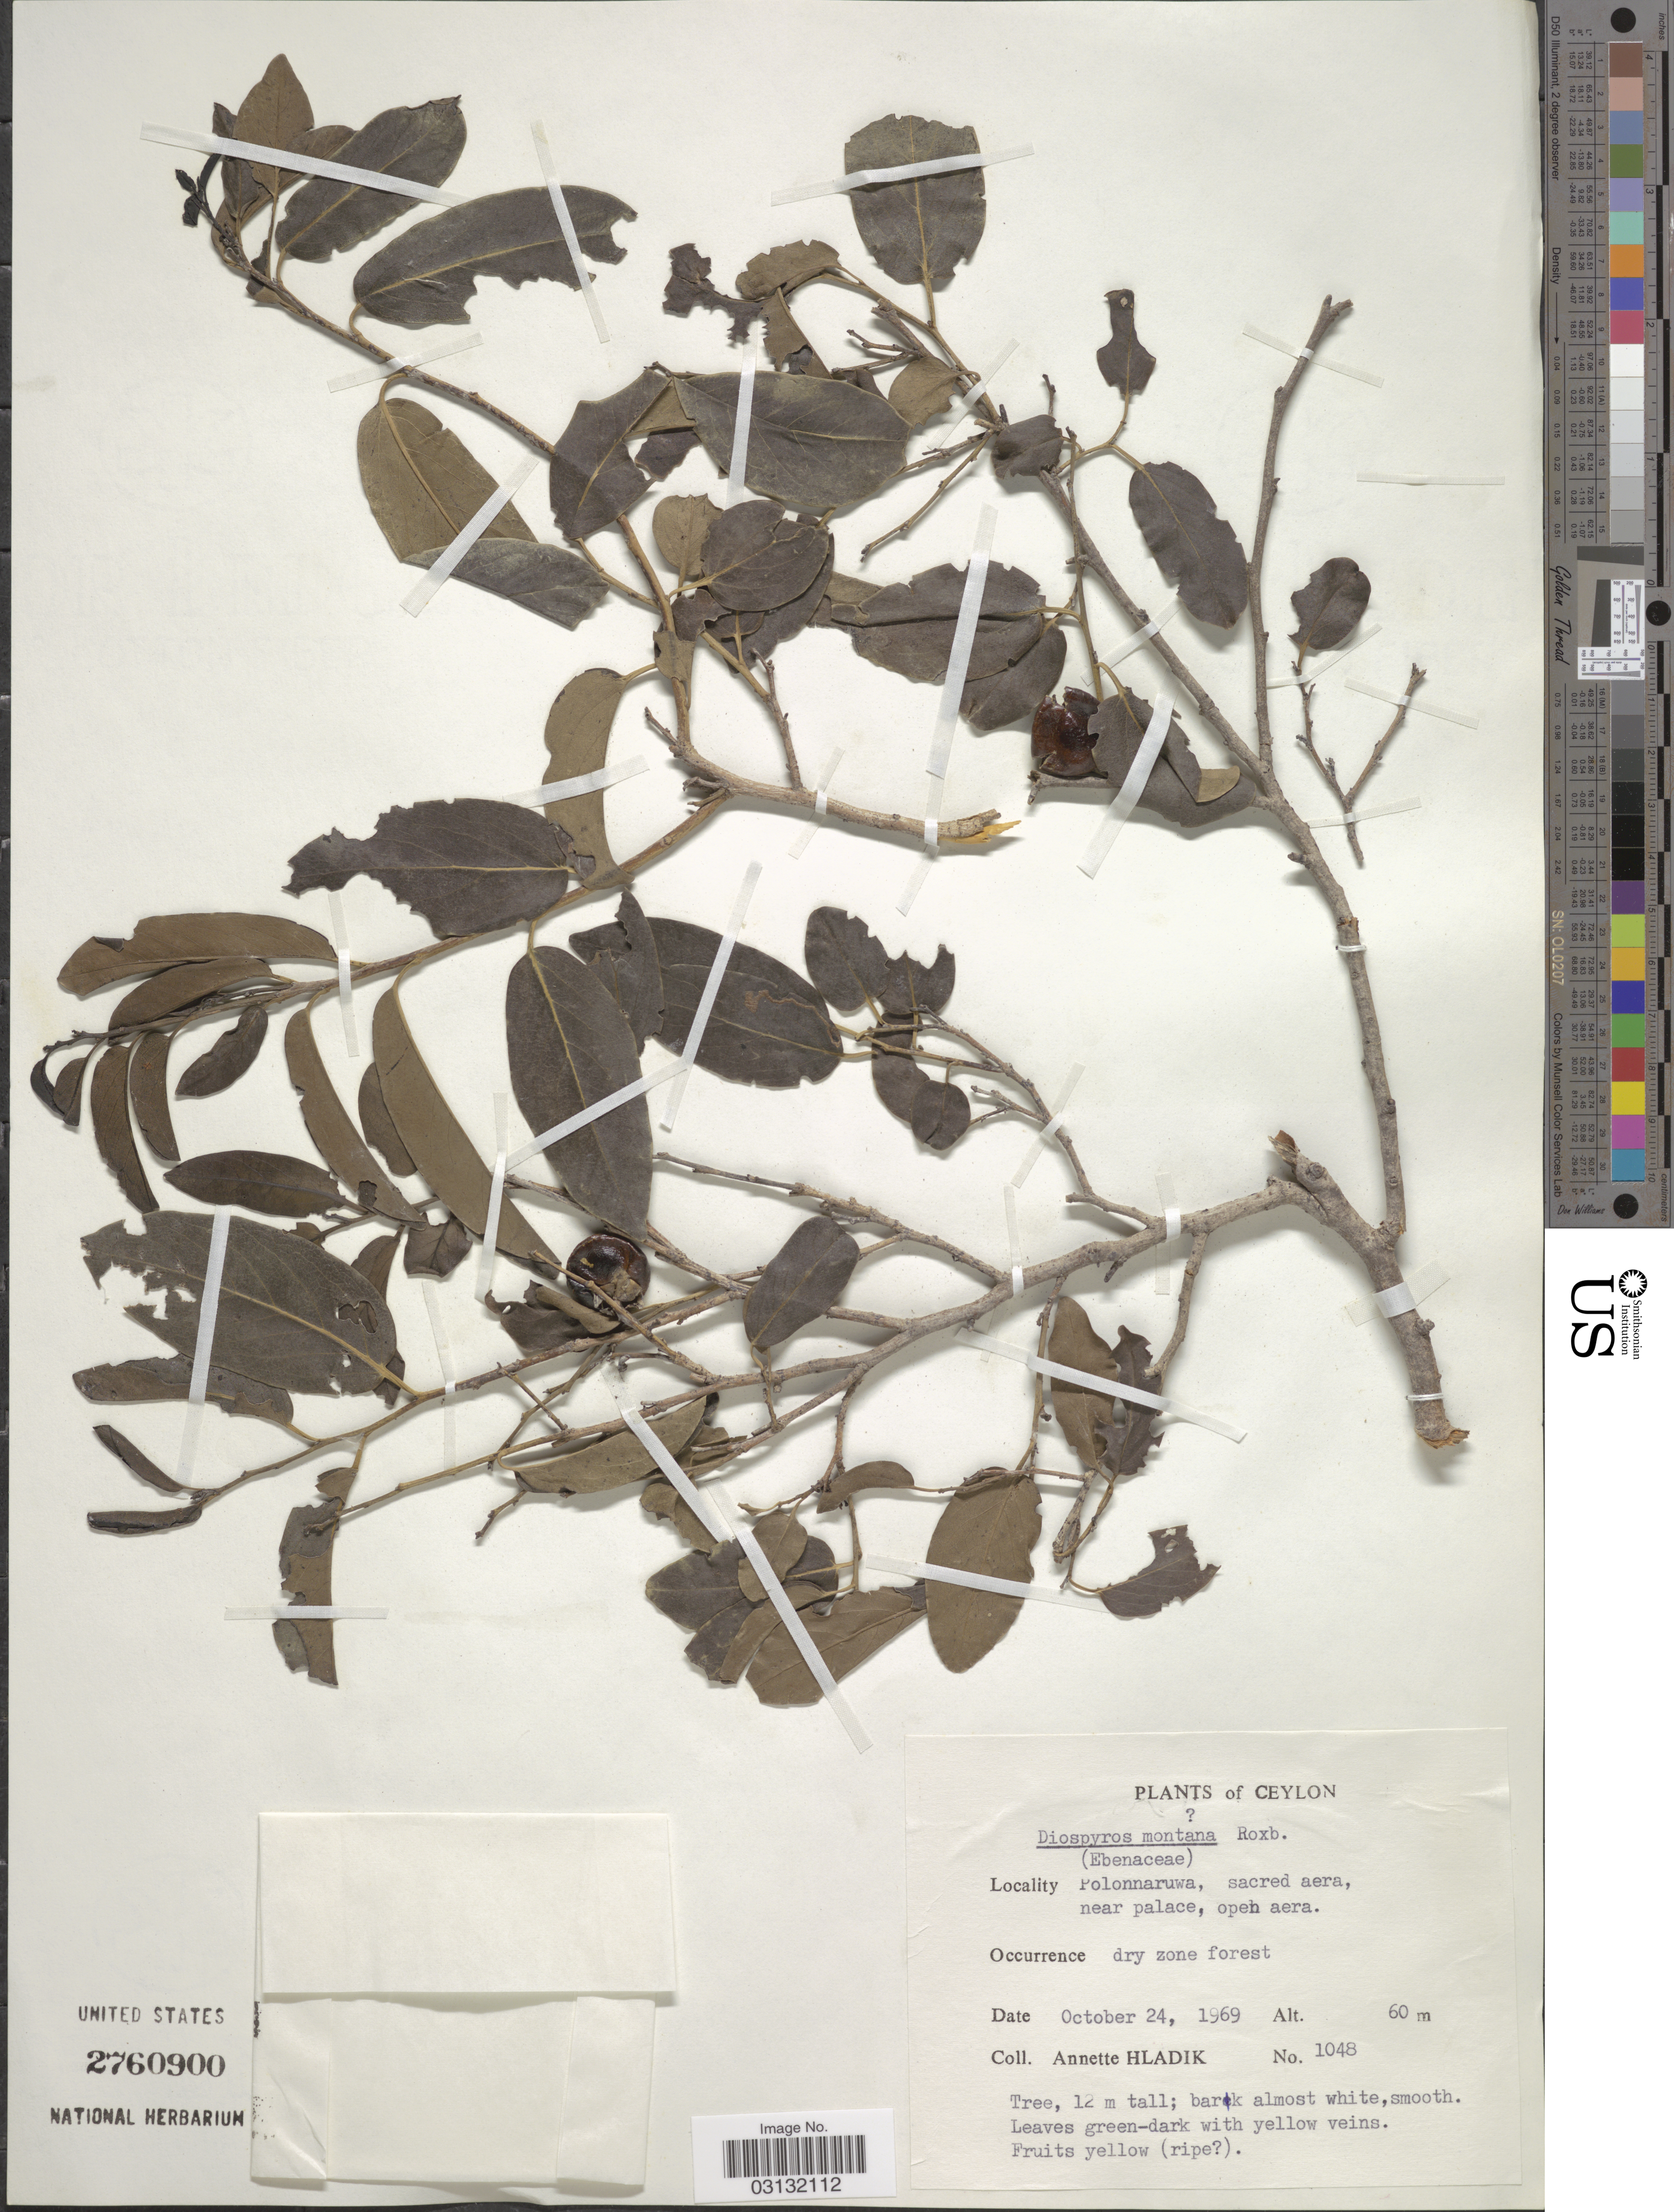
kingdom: Plantae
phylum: Tracheophyta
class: Magnoliopsida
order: Ericales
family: Ebenaceae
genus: Diospyros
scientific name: Diospyros montana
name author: Roxb.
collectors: A. Hladik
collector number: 1048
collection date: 1969-10-24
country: Sri Lanka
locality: Ceylon, Polonnaruwa, sacred aera, near palace, open aera.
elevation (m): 60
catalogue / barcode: US 2760900